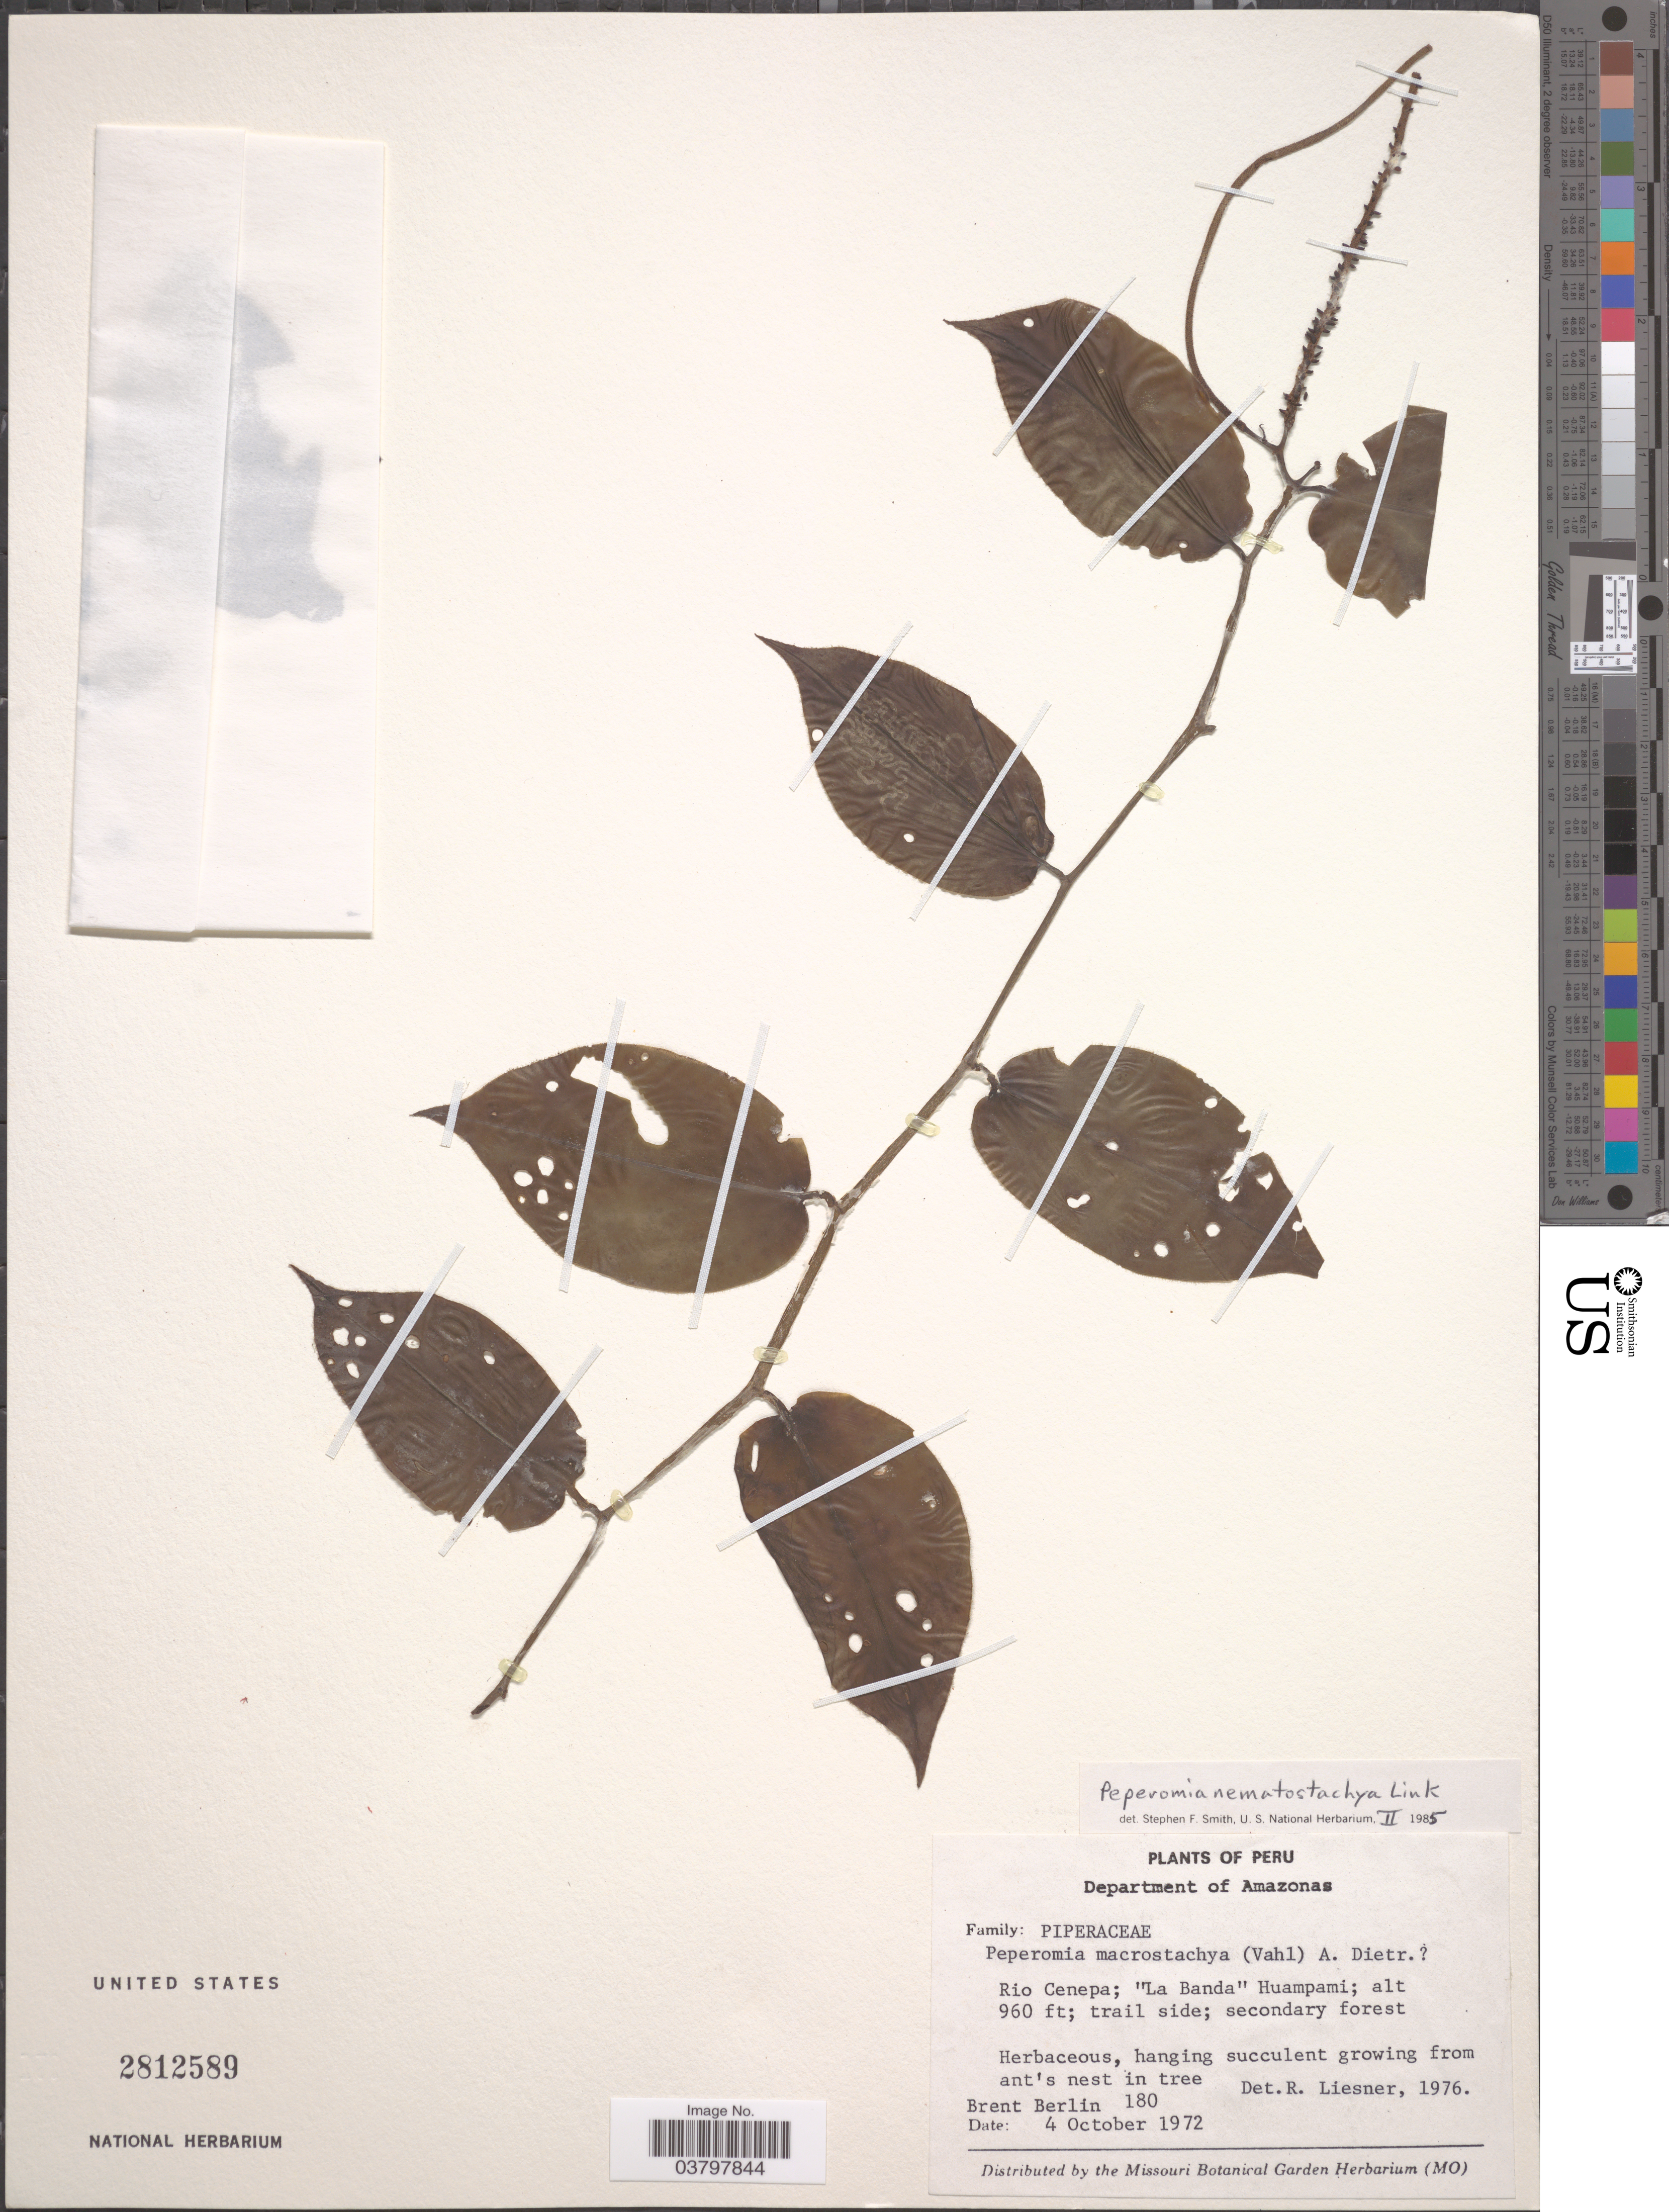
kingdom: Plantae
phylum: Tracheophyta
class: Magnoliopsida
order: Piperales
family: Piperaceae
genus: Peperomia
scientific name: Peperomia nematostachya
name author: Link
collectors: B. Berlin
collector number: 180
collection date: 1972-10-04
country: Peru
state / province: Amazonas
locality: Department of Amazonas. Rio Cenepa; 'La Banda' Huampami.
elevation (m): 293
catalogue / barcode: US 2812589